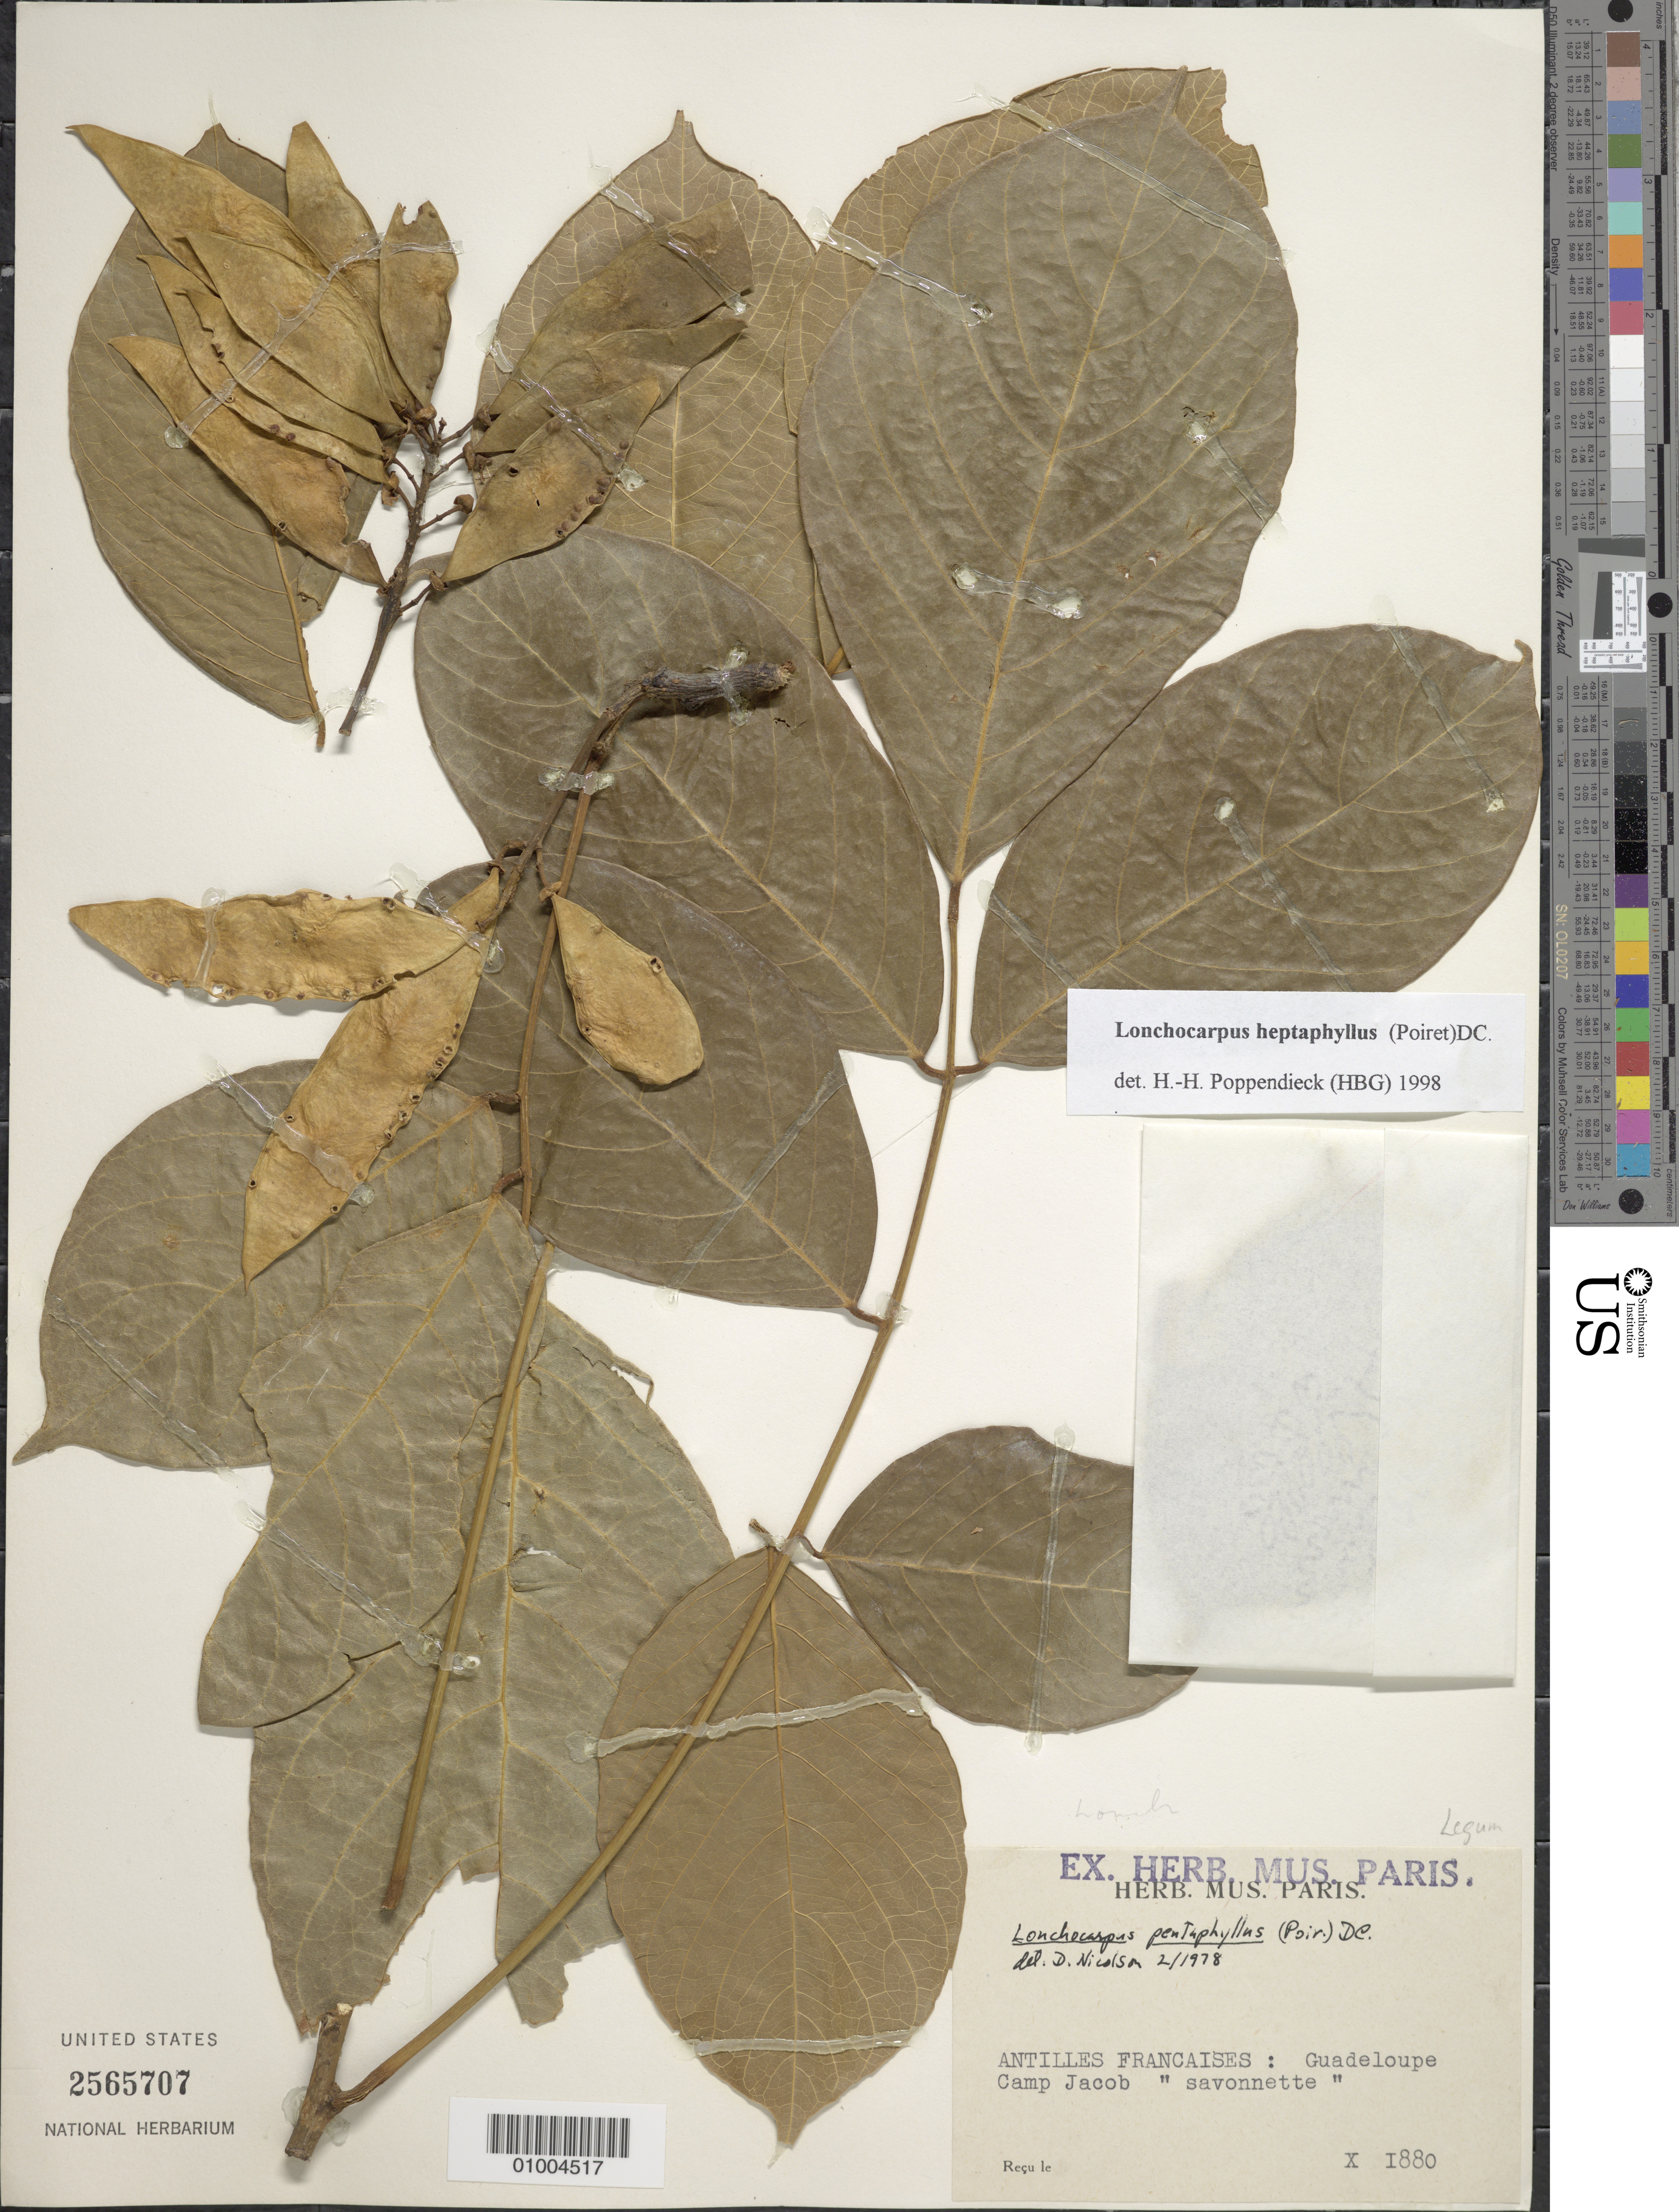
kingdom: Plantae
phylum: Tracheophyta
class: Magnoliopsida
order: Fabales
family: Fabaceae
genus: Lonchocarpus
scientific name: Lonchocarpus heptaphyllus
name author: (Poir.) DC.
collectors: ex herb. Mus. Paris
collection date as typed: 1900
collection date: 1900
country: Guadeloupe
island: Basse Terre [Guadeloupe]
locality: Antilles Francaises; Guadeloupe Camp Jacob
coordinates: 0 N, 0 E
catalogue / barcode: US 2565707